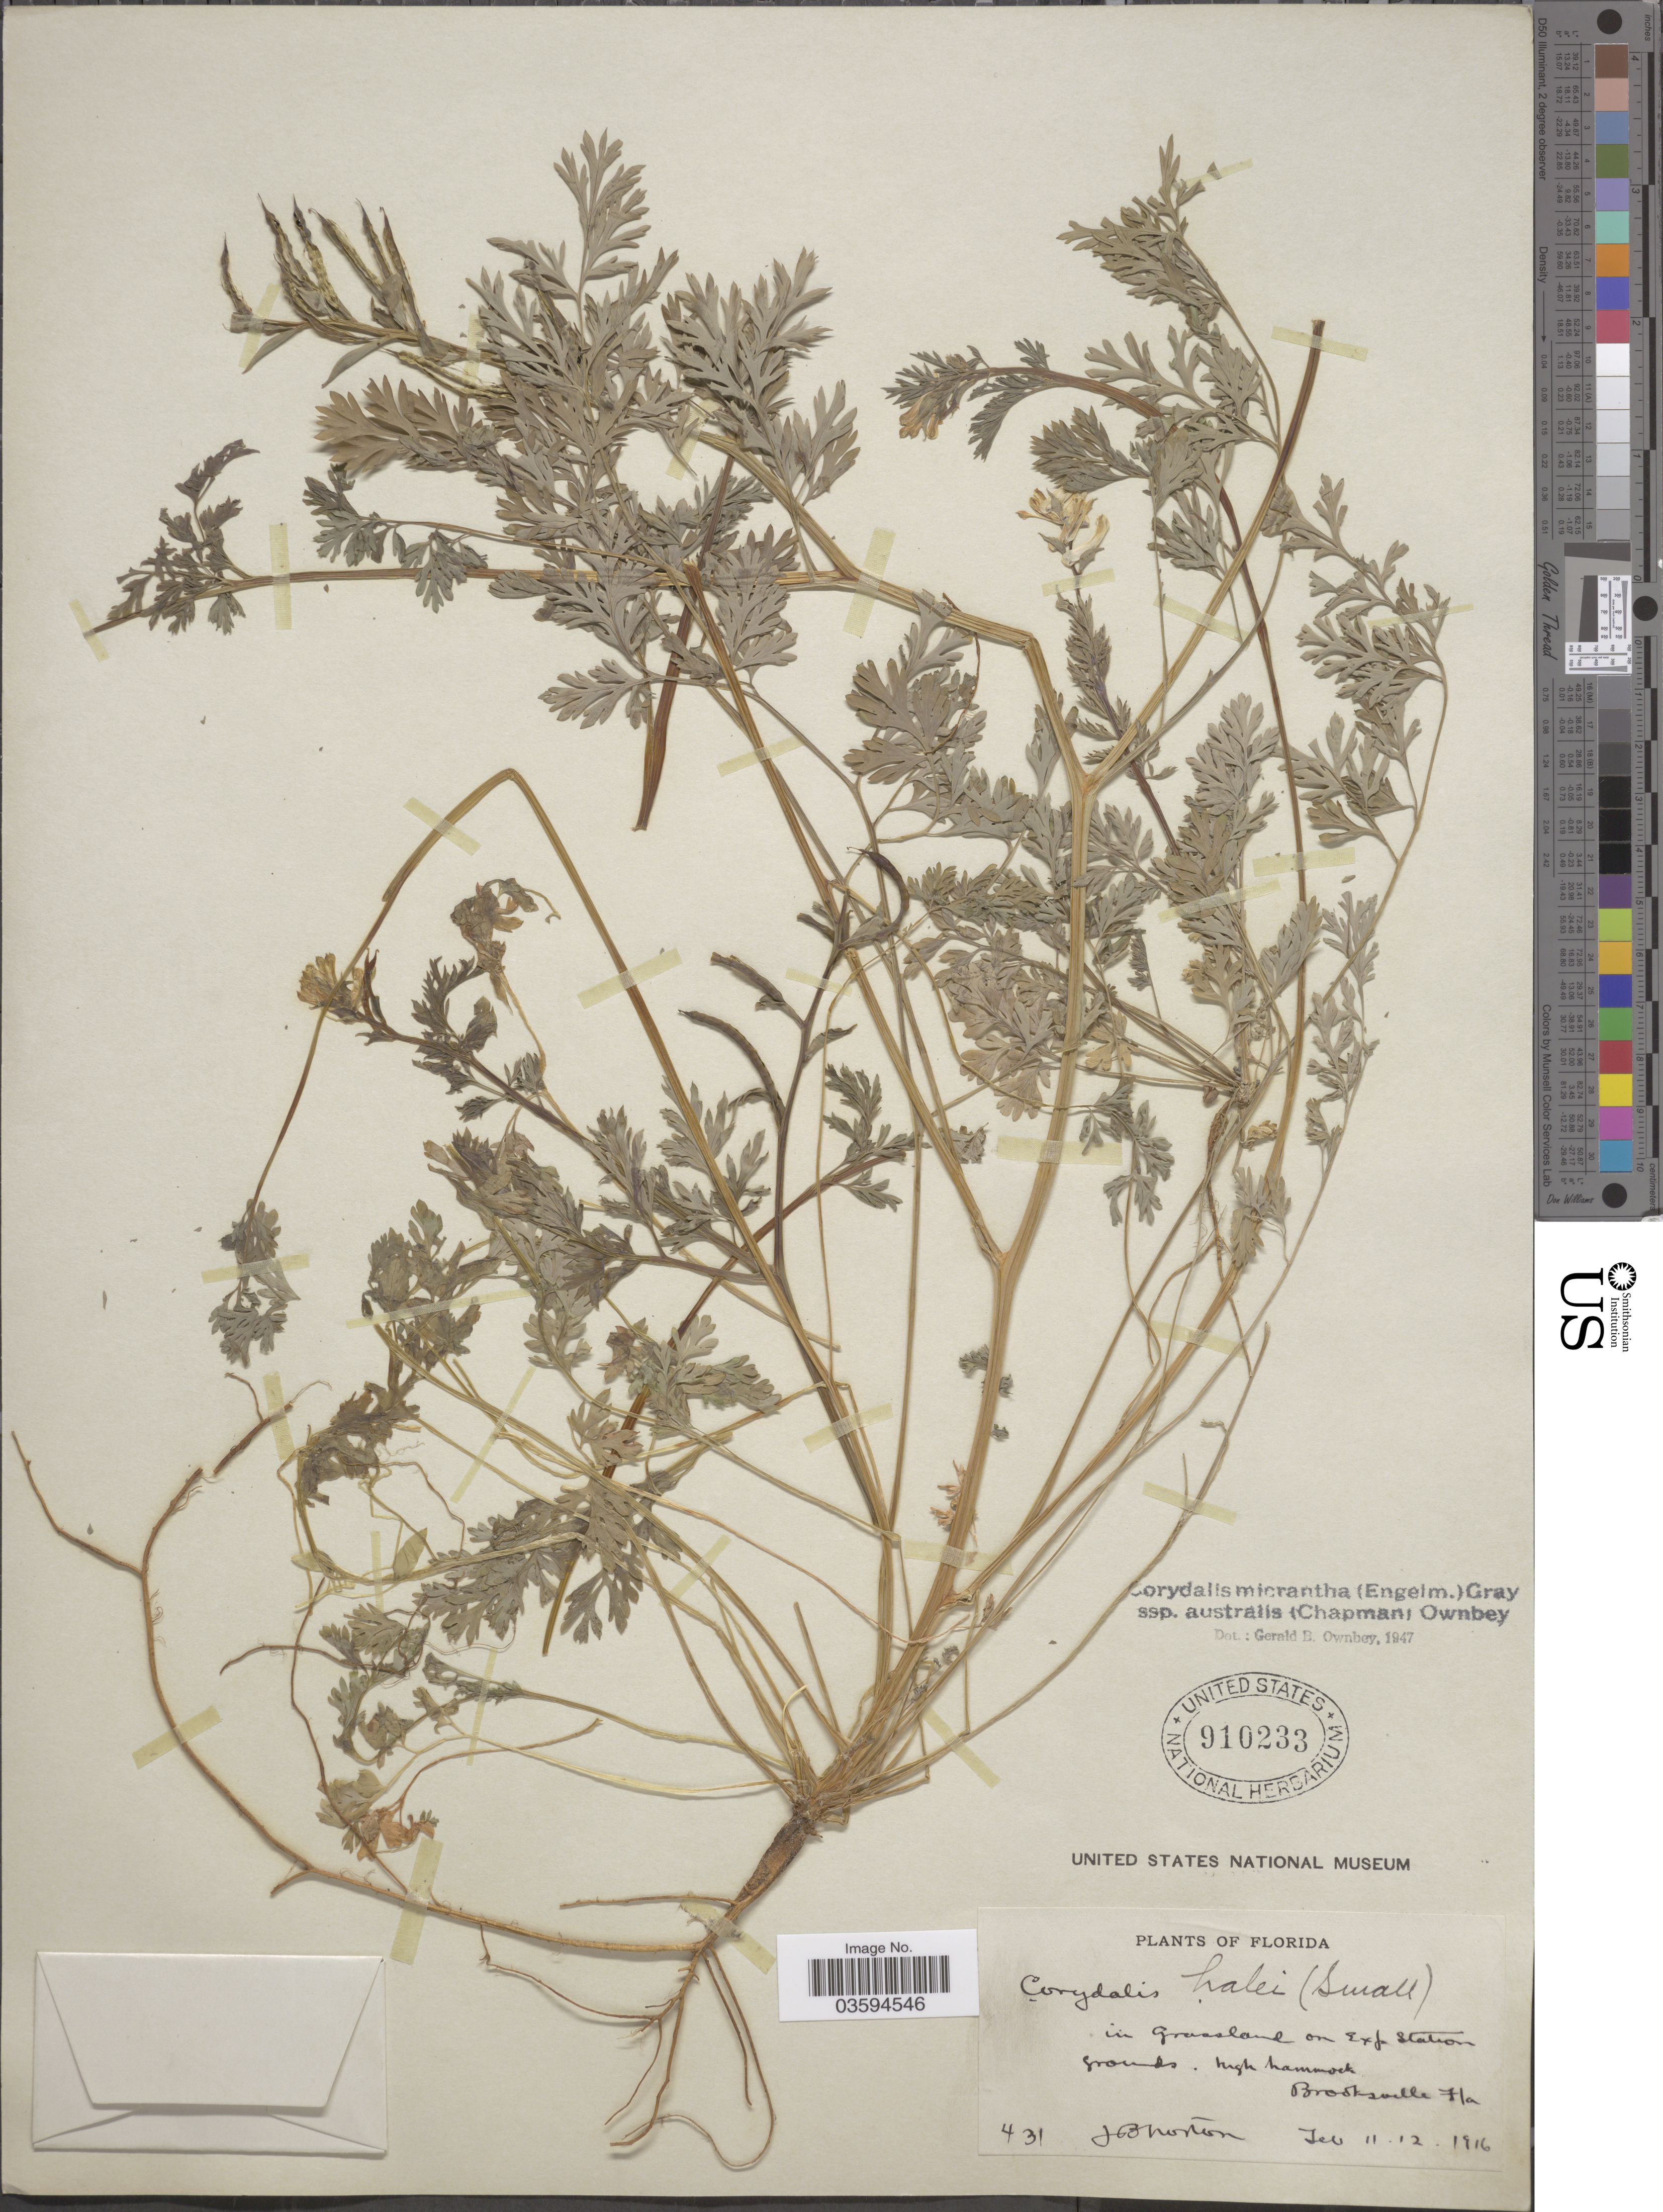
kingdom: Plantae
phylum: Tracheophyta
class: Magnoliopsida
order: Ranunculales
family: Papaveraceae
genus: Corydalis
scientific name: Corydalis micrantha subsp. australis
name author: (Chapm.) G.B. Ownbey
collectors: J. B. Norton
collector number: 431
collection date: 1916-02-11/1916-02-12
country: United States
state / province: Florida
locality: Exp. Station grounds. Brooksville.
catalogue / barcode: US 910233